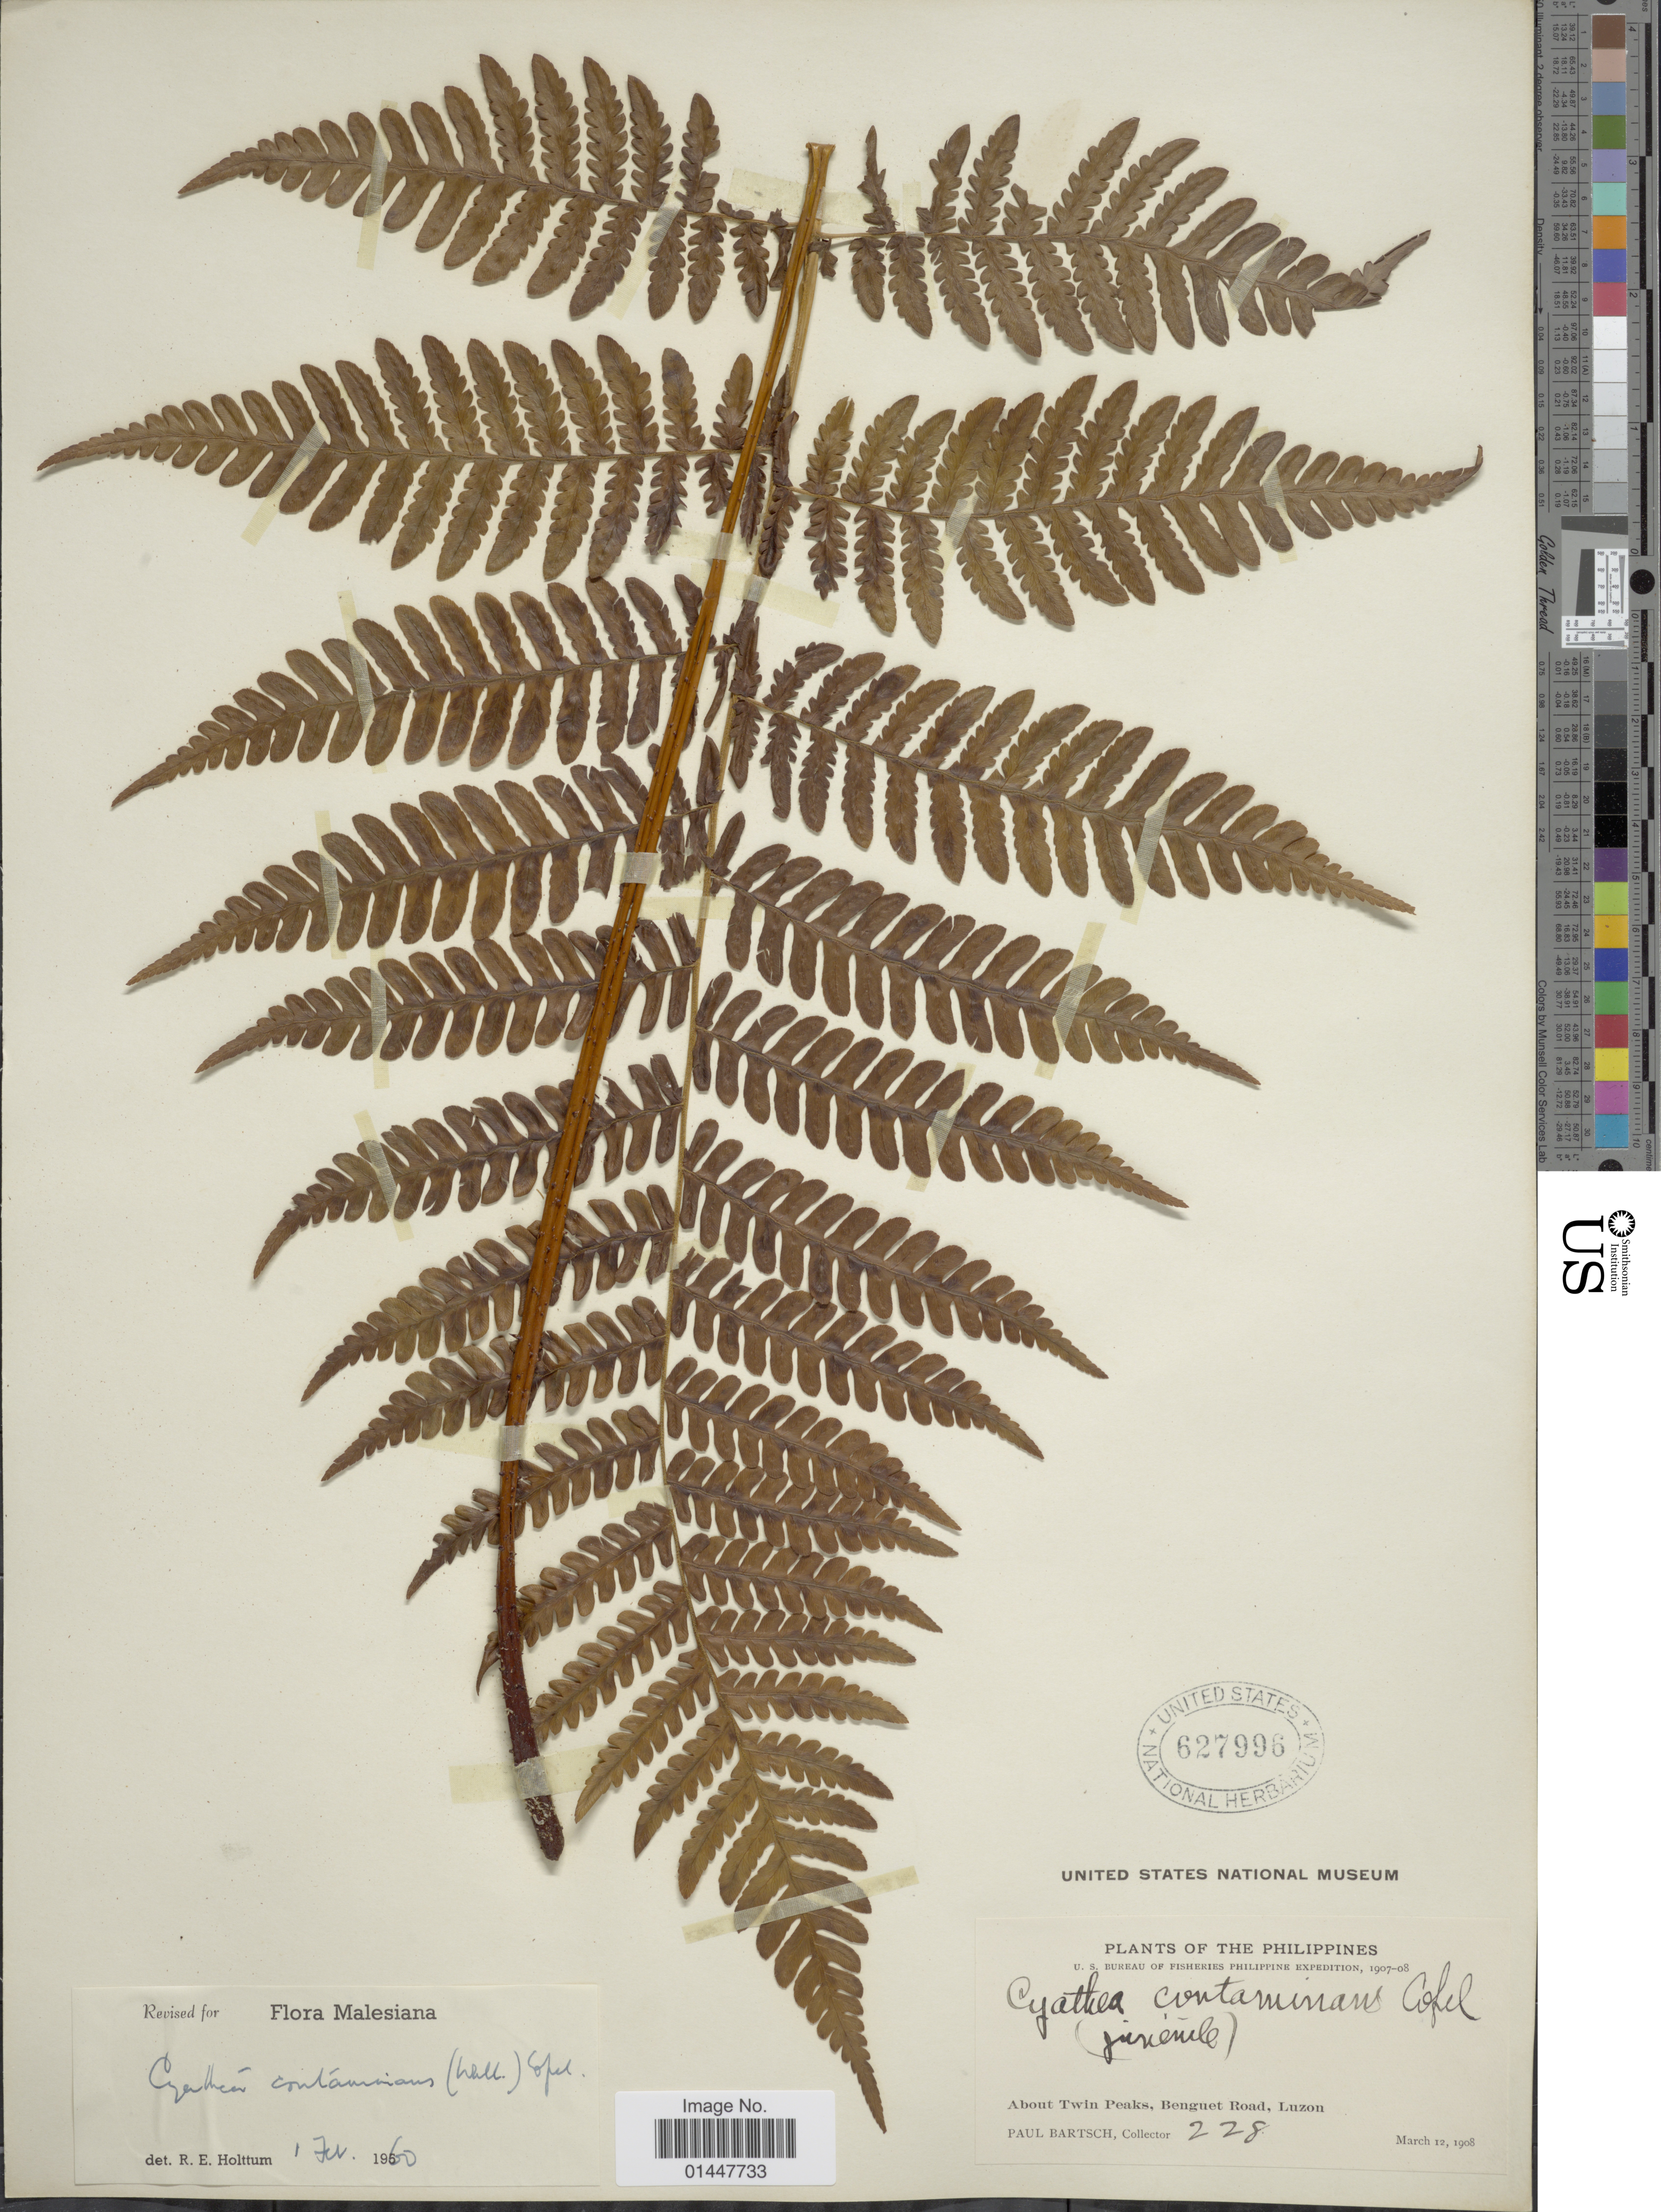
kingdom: Plantae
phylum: Tracheophyta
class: Polypodiopsida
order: Cyatheales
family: Cyatheaceae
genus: Sphaeropteris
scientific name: Sphaeropteris glauca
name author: (Blume) R.M. Tryon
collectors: P. Bartsch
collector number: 228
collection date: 1908-03-12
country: Philippines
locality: About Twin Peaks, Benguet Road, Luzon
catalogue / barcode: US 627996